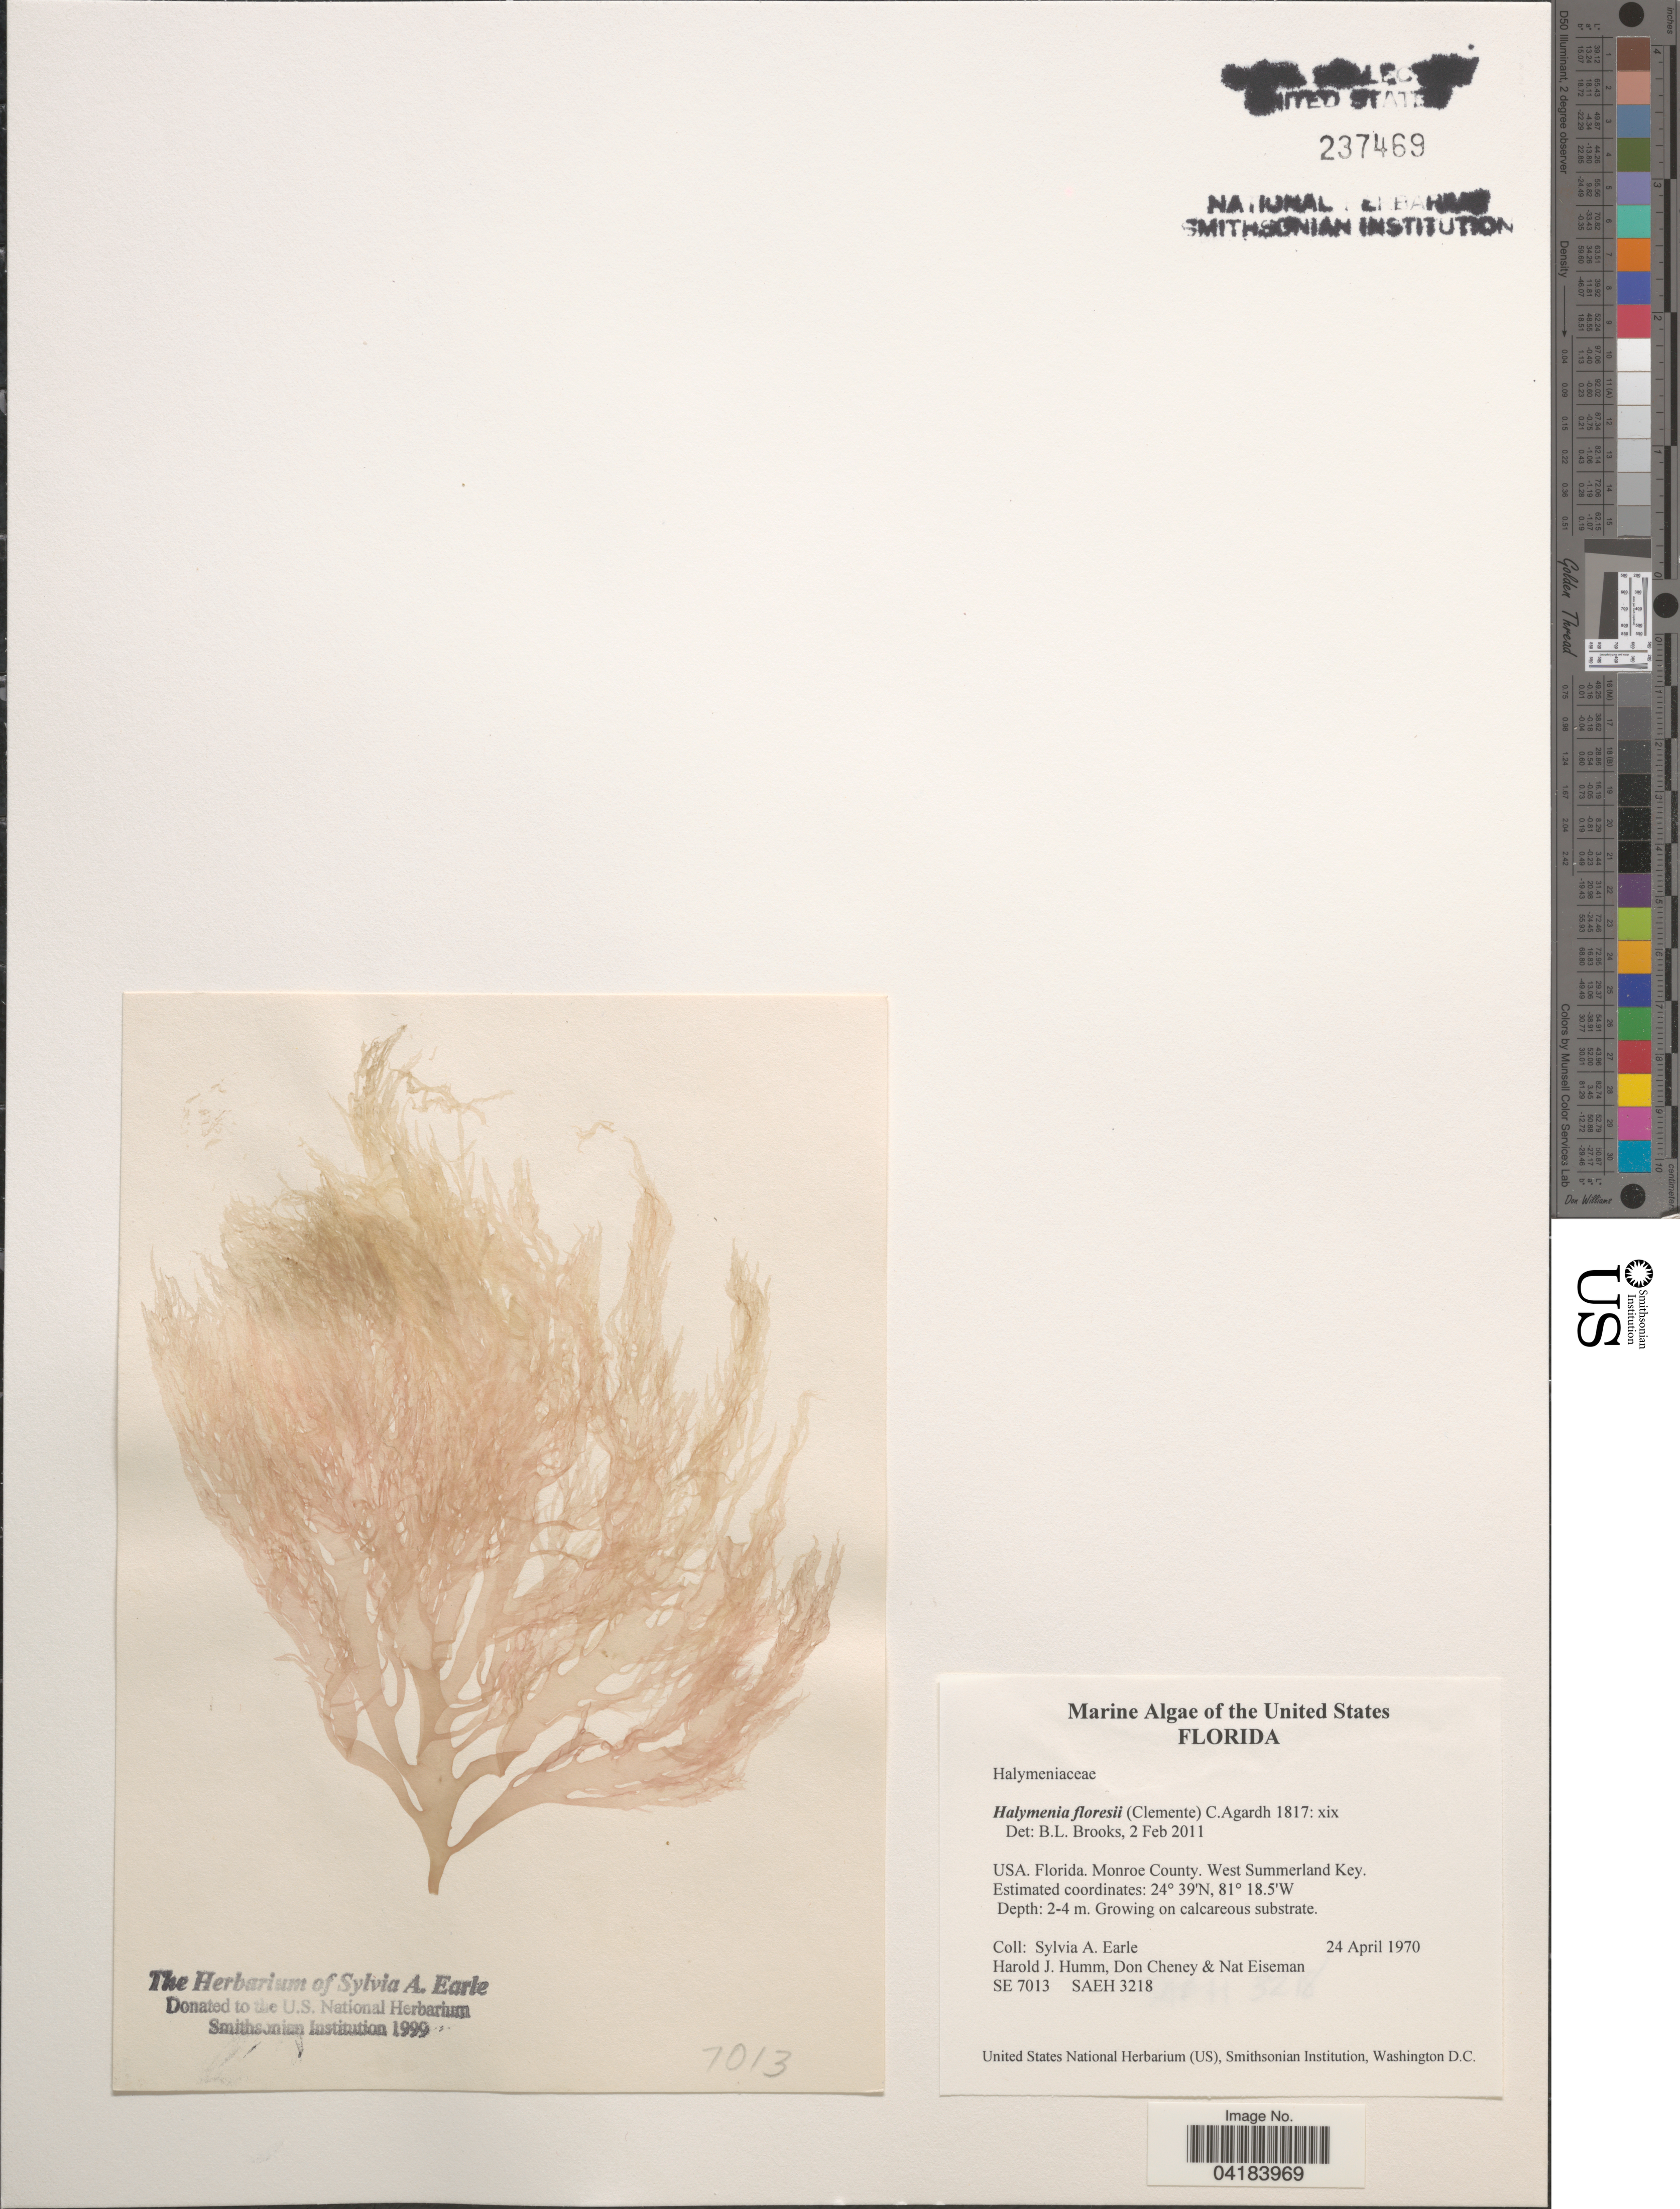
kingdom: Plantae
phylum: Rhodophyta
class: Florideophyceae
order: Halymeniales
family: Halymeniaceae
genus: Halymenia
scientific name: Halymenia floresii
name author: (Clemente) C. Agardh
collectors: S. A. Earle, H. J. Humm, D. Cheney & N. J. Eiseman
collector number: SE7013/SAEH3218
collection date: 1970-04-24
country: United States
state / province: Florida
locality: Monroe County. West Summerland Key.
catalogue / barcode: US 237469